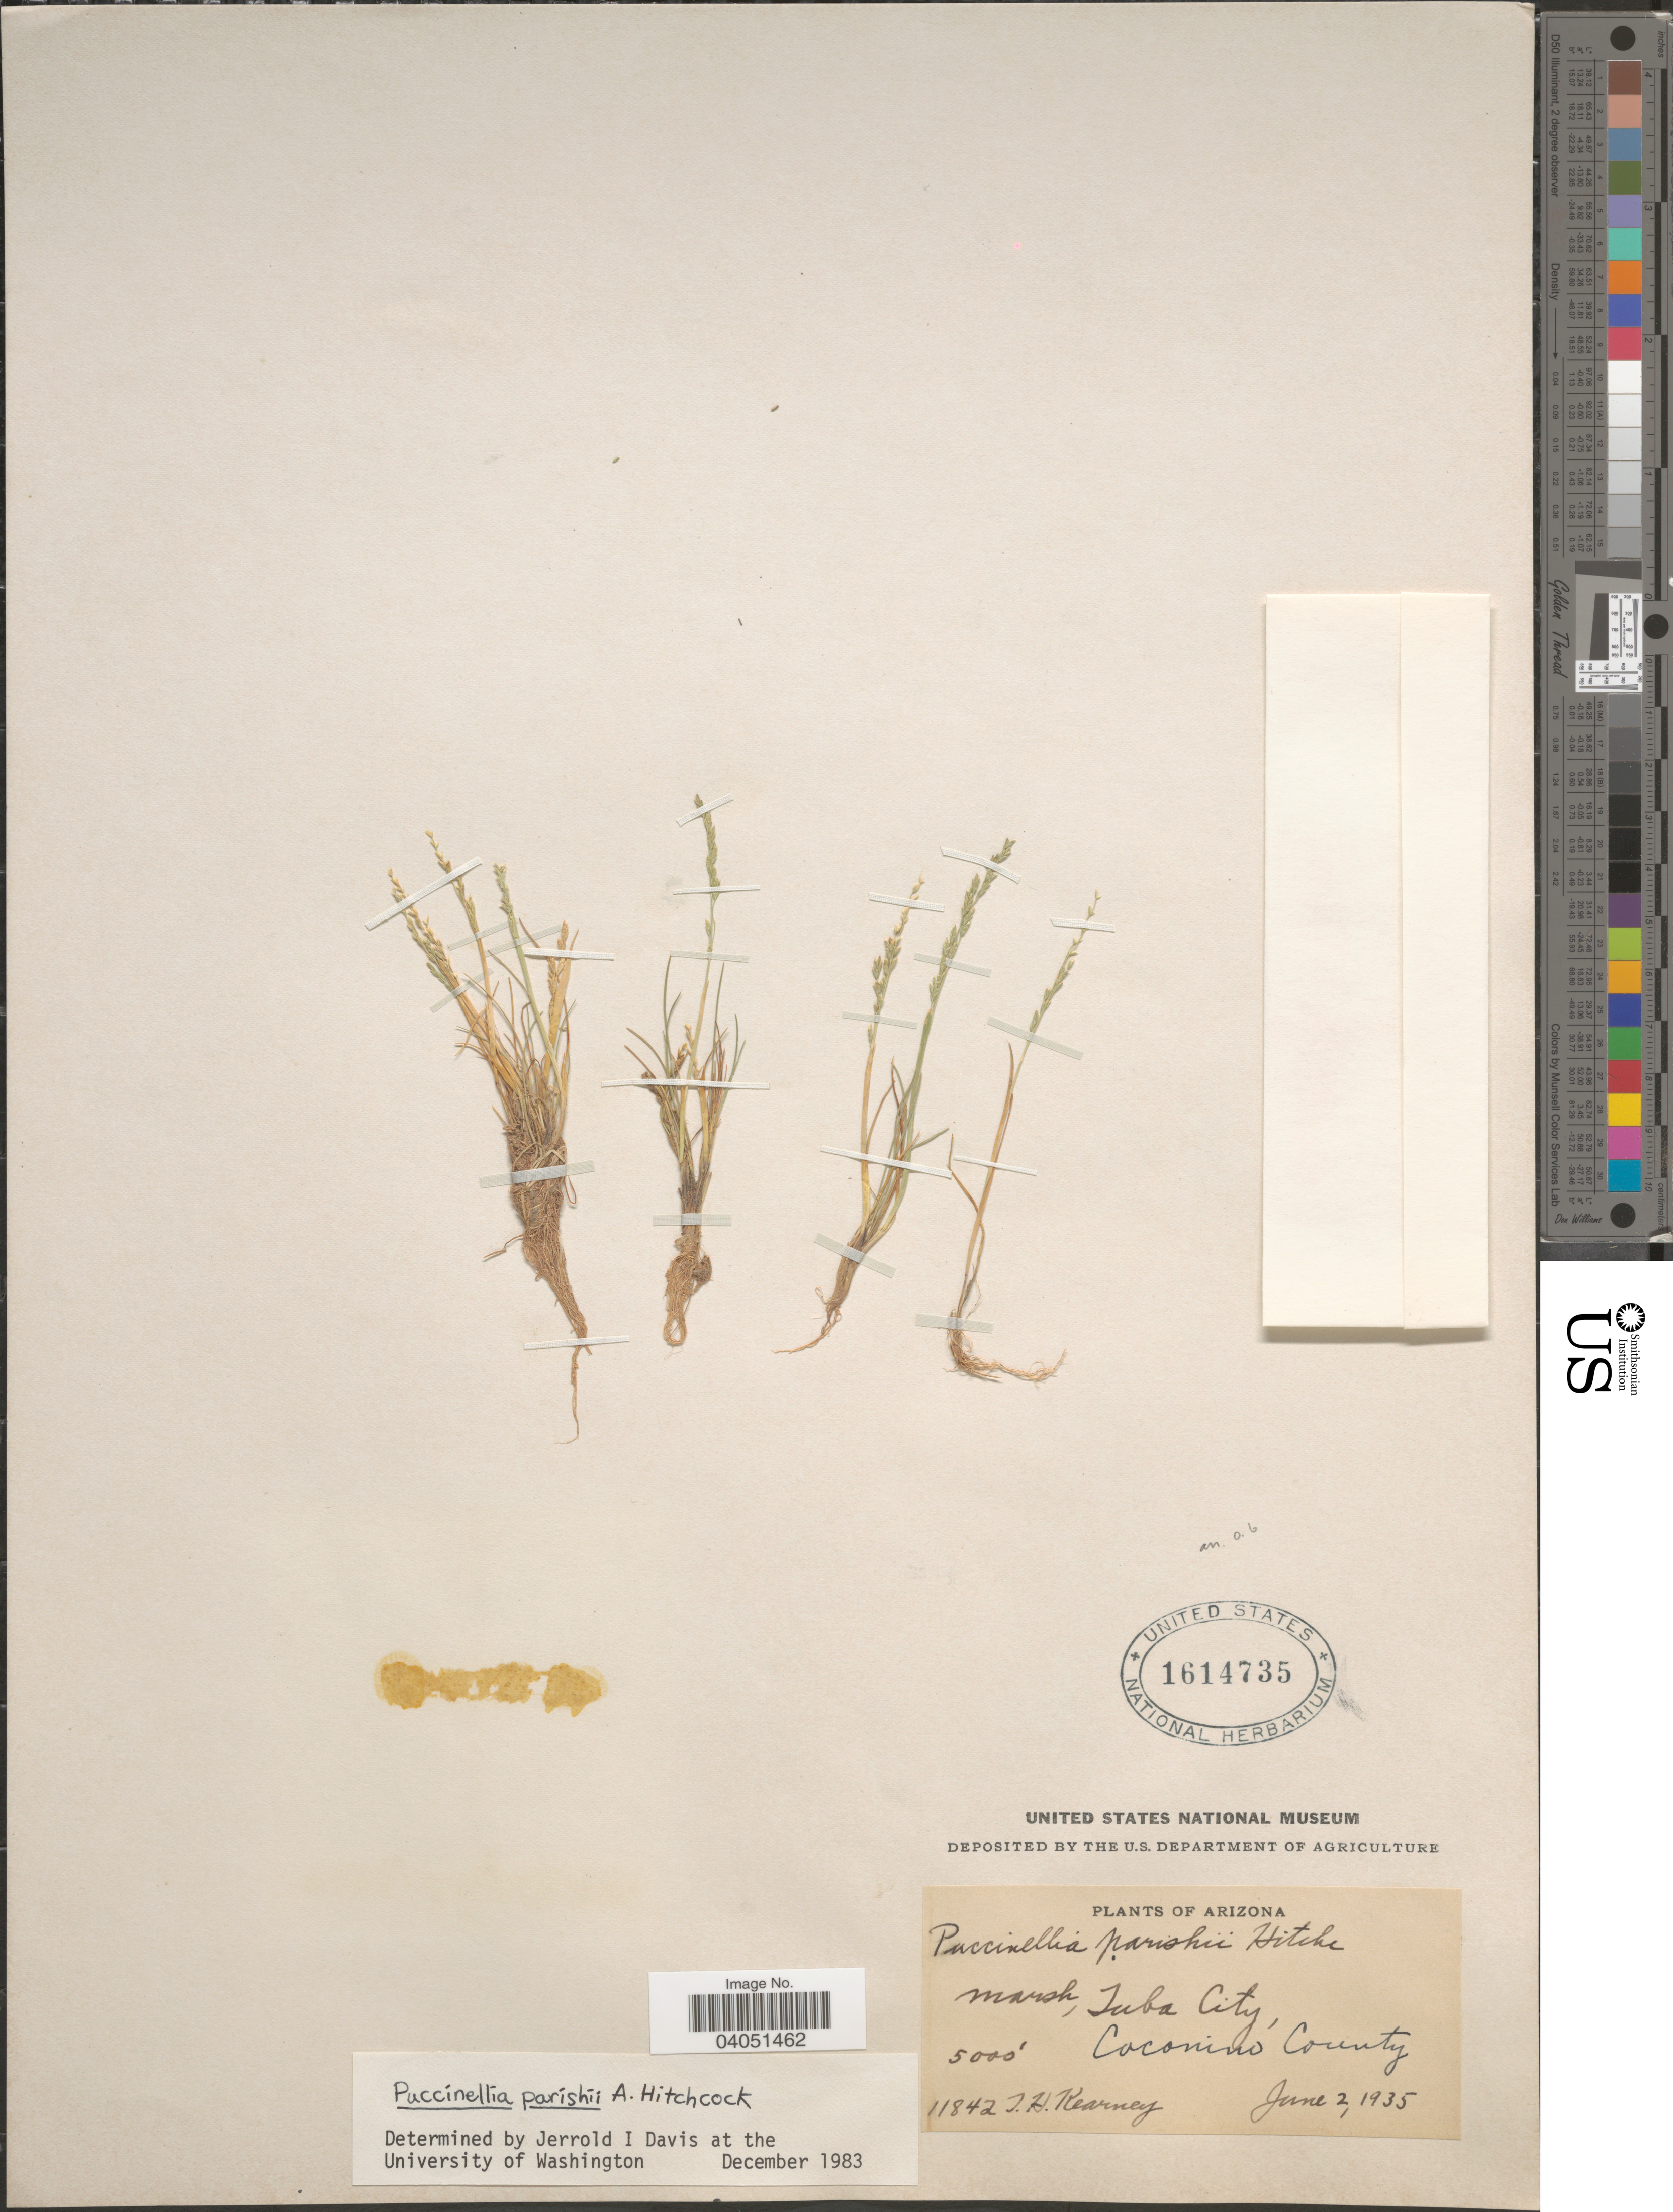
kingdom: Plantae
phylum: Tracheophyta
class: Liliopsida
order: Poales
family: Poaceae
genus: Puccinellia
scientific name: Puccinellia parishii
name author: Hitchc.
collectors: T. H. Kearney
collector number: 11842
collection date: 1935-06-02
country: United States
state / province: Arizona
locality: Marsh, Tuba City, Coconino County.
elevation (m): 1524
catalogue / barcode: US 1614735